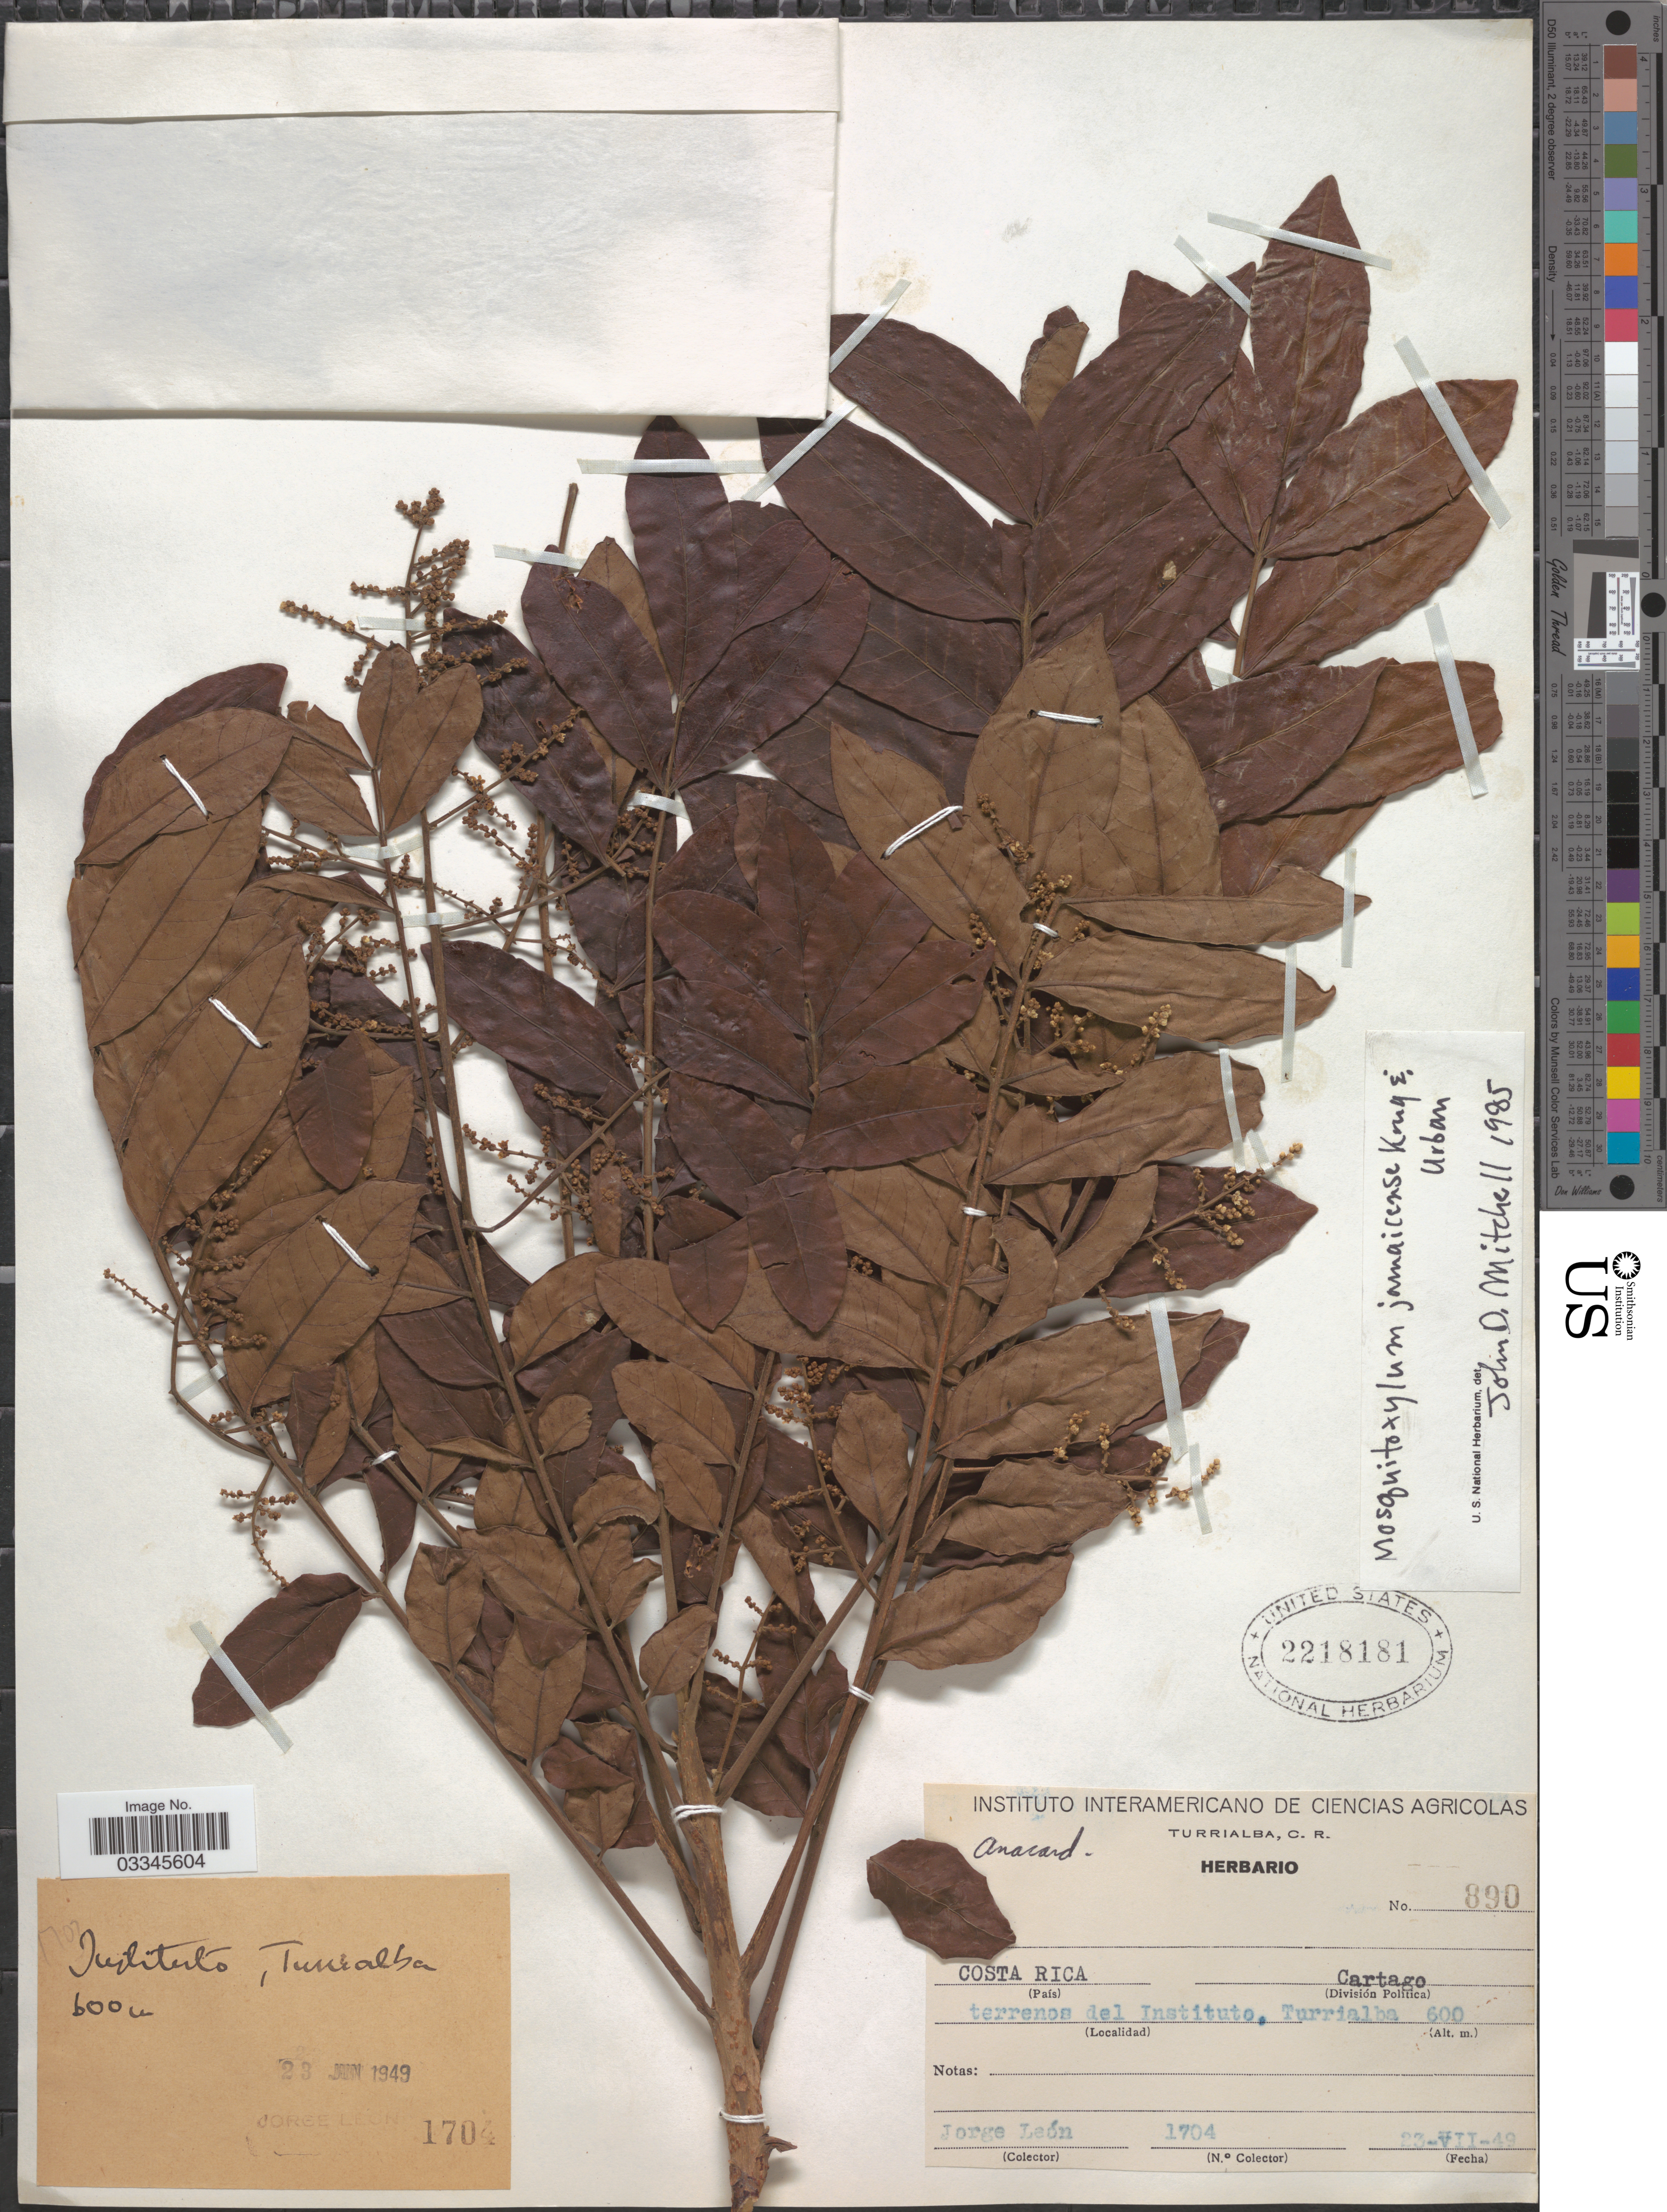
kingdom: Plantae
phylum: Tracheophyta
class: Magnoliopsida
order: Sapindales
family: Anacardiaceae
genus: Mosquitoxylum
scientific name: Mosquitoxylum jamaicense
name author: Krug & Urb.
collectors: J. León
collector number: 1704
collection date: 1949-07-23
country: Costa Rica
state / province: Cartago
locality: Cartago (División Politica). Terrenos del Instituto, Turrialba.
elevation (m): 600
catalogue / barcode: US 2218181